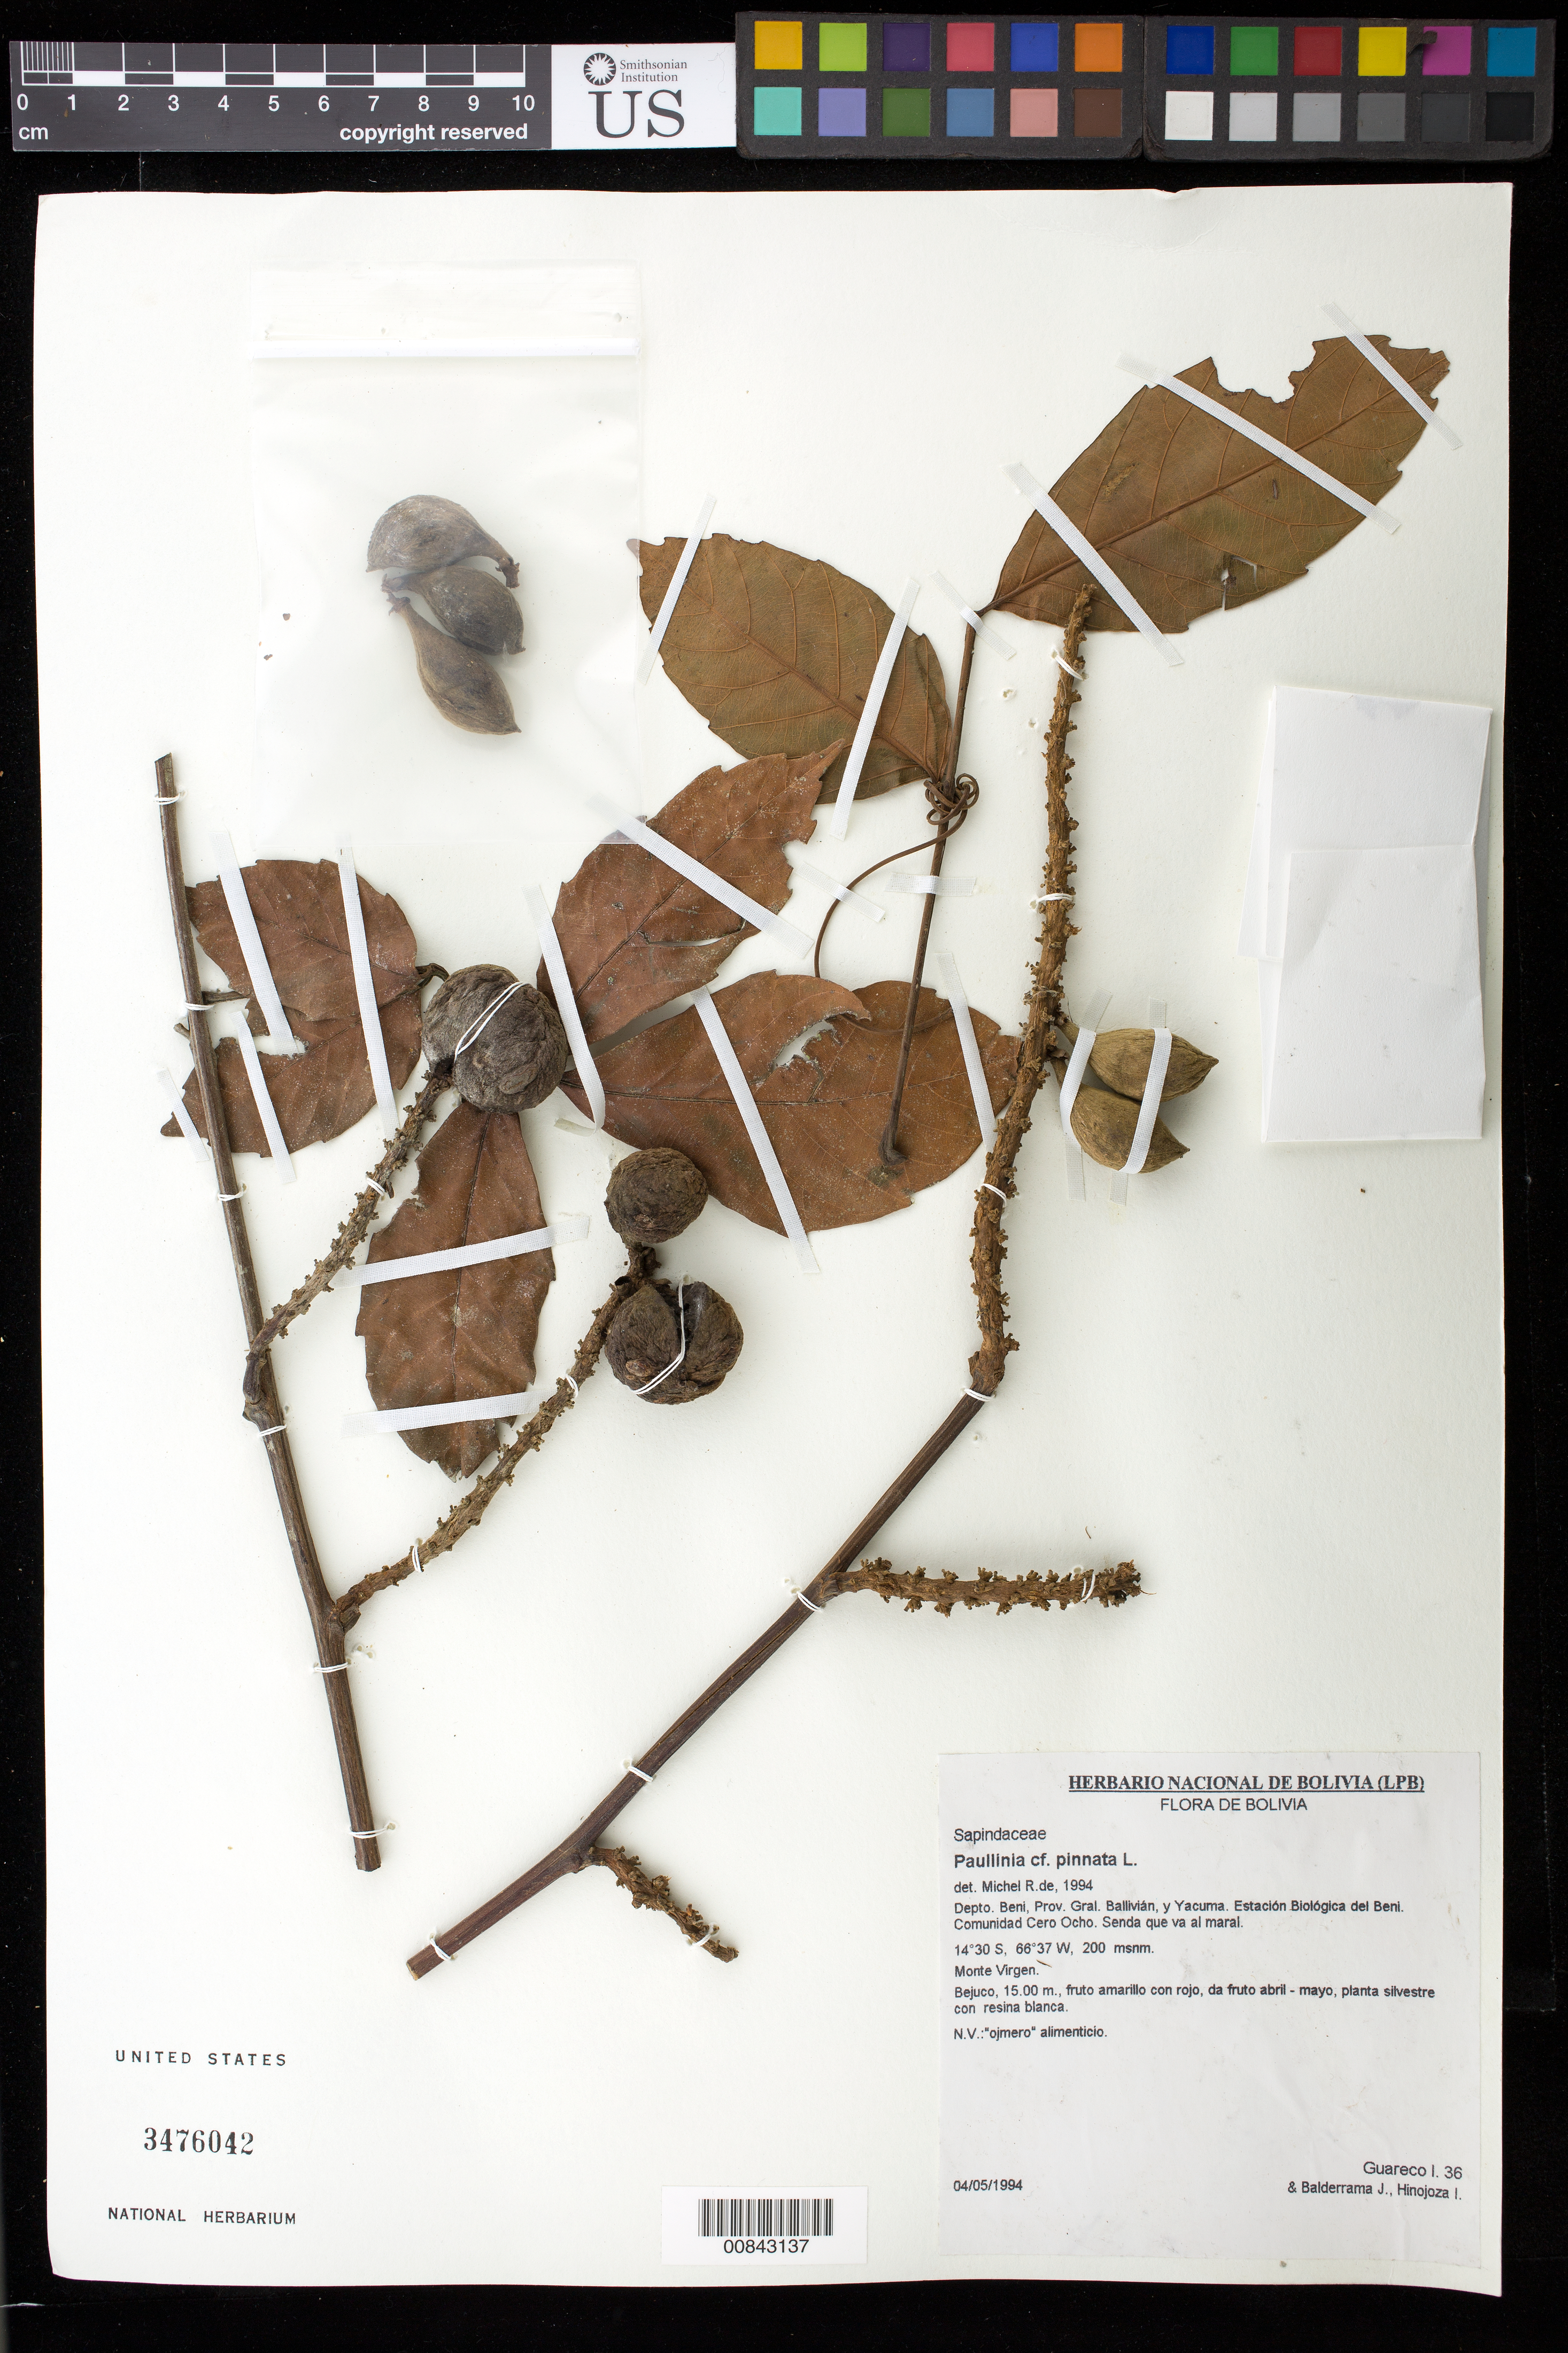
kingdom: Plantae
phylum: Tracheophyta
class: Magnoliopsida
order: Sapindales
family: Sapindaceae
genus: Paullinia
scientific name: Paullinia pinnata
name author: L.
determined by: Michel, R. de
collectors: I. Guareco, J. Balderrama & I. Hinojosa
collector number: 36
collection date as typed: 04 May 1994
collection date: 1994-05-04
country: Bolivia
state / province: Beni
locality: Prov. Gral. Ballivián y Yacuma, Estanción Biológica del Beni, comunidad Cero ocho, senda que va al maral.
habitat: Monte virgen.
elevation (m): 200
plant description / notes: Common name: "olmero" alimenticio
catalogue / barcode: US 3476042